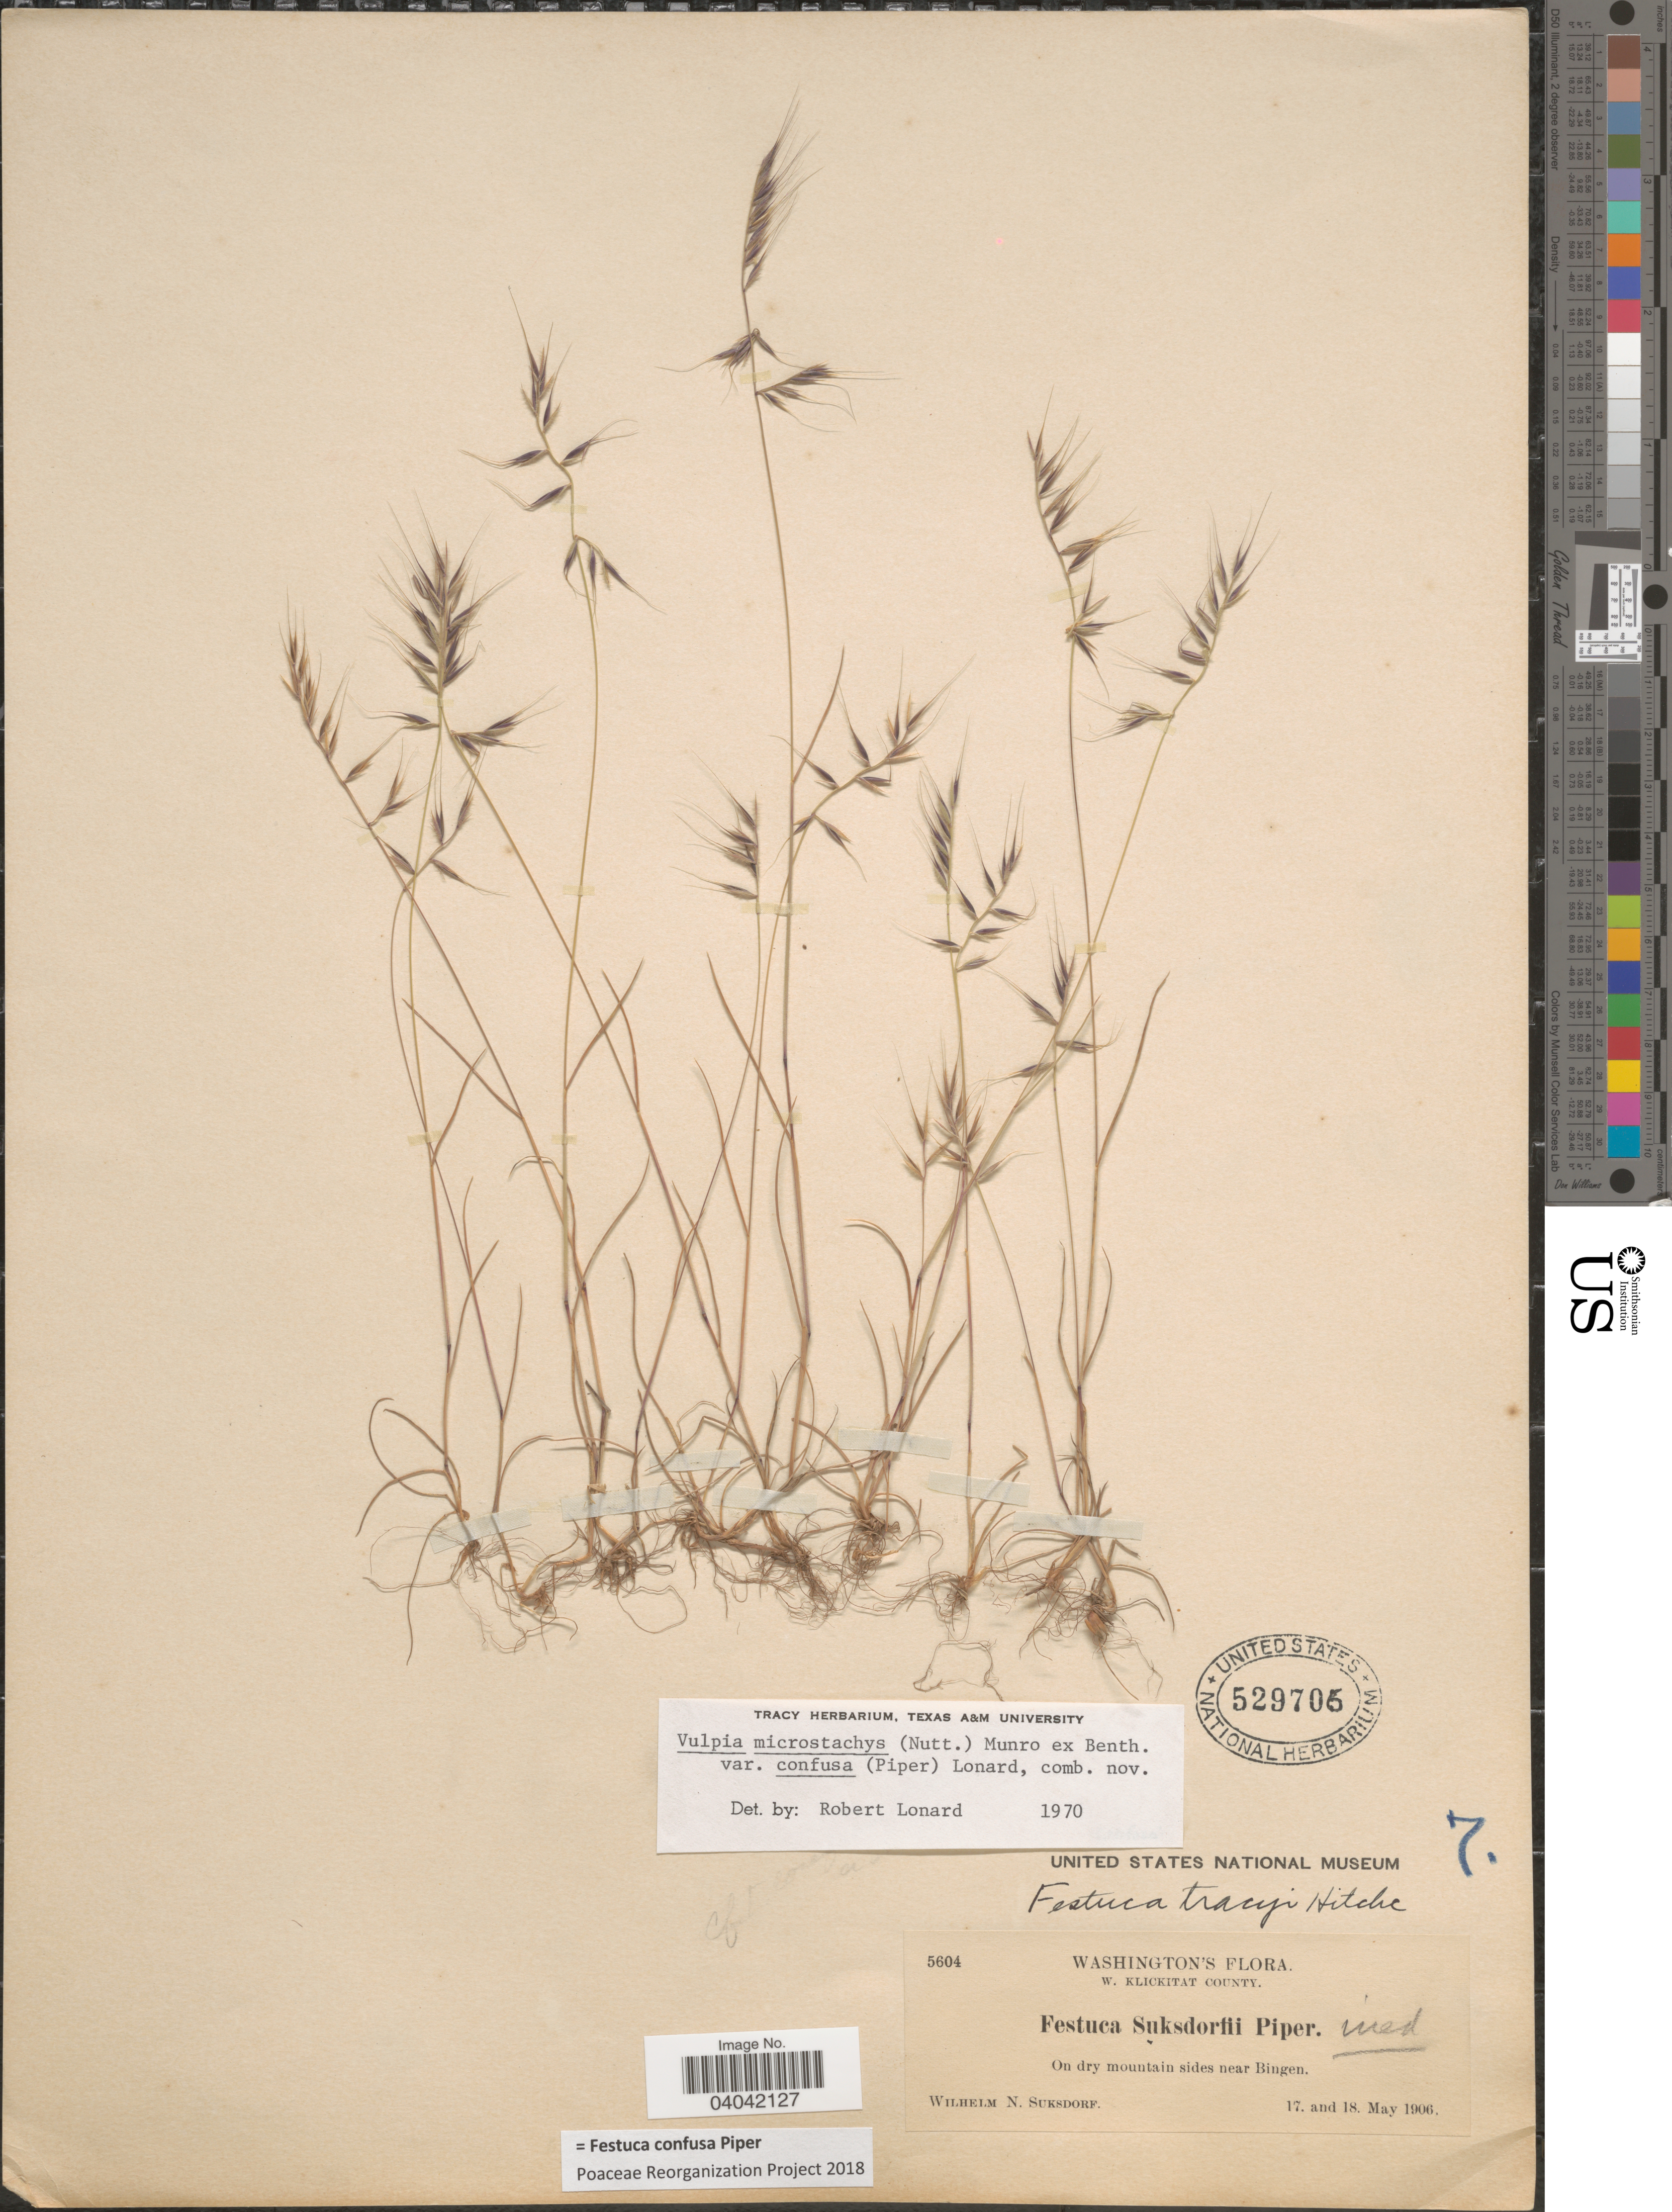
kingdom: Plantae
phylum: Tracheophyta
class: Liliopsida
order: Poales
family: Poaceae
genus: Festuca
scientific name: Festuca confusa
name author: Piper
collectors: W. N. Suksdorf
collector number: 5604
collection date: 1906-05-17/1906-05-18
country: United States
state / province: Washington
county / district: Klickitat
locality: W. Klickitat County. On dry mountain sides near Bingen.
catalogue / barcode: US 529705